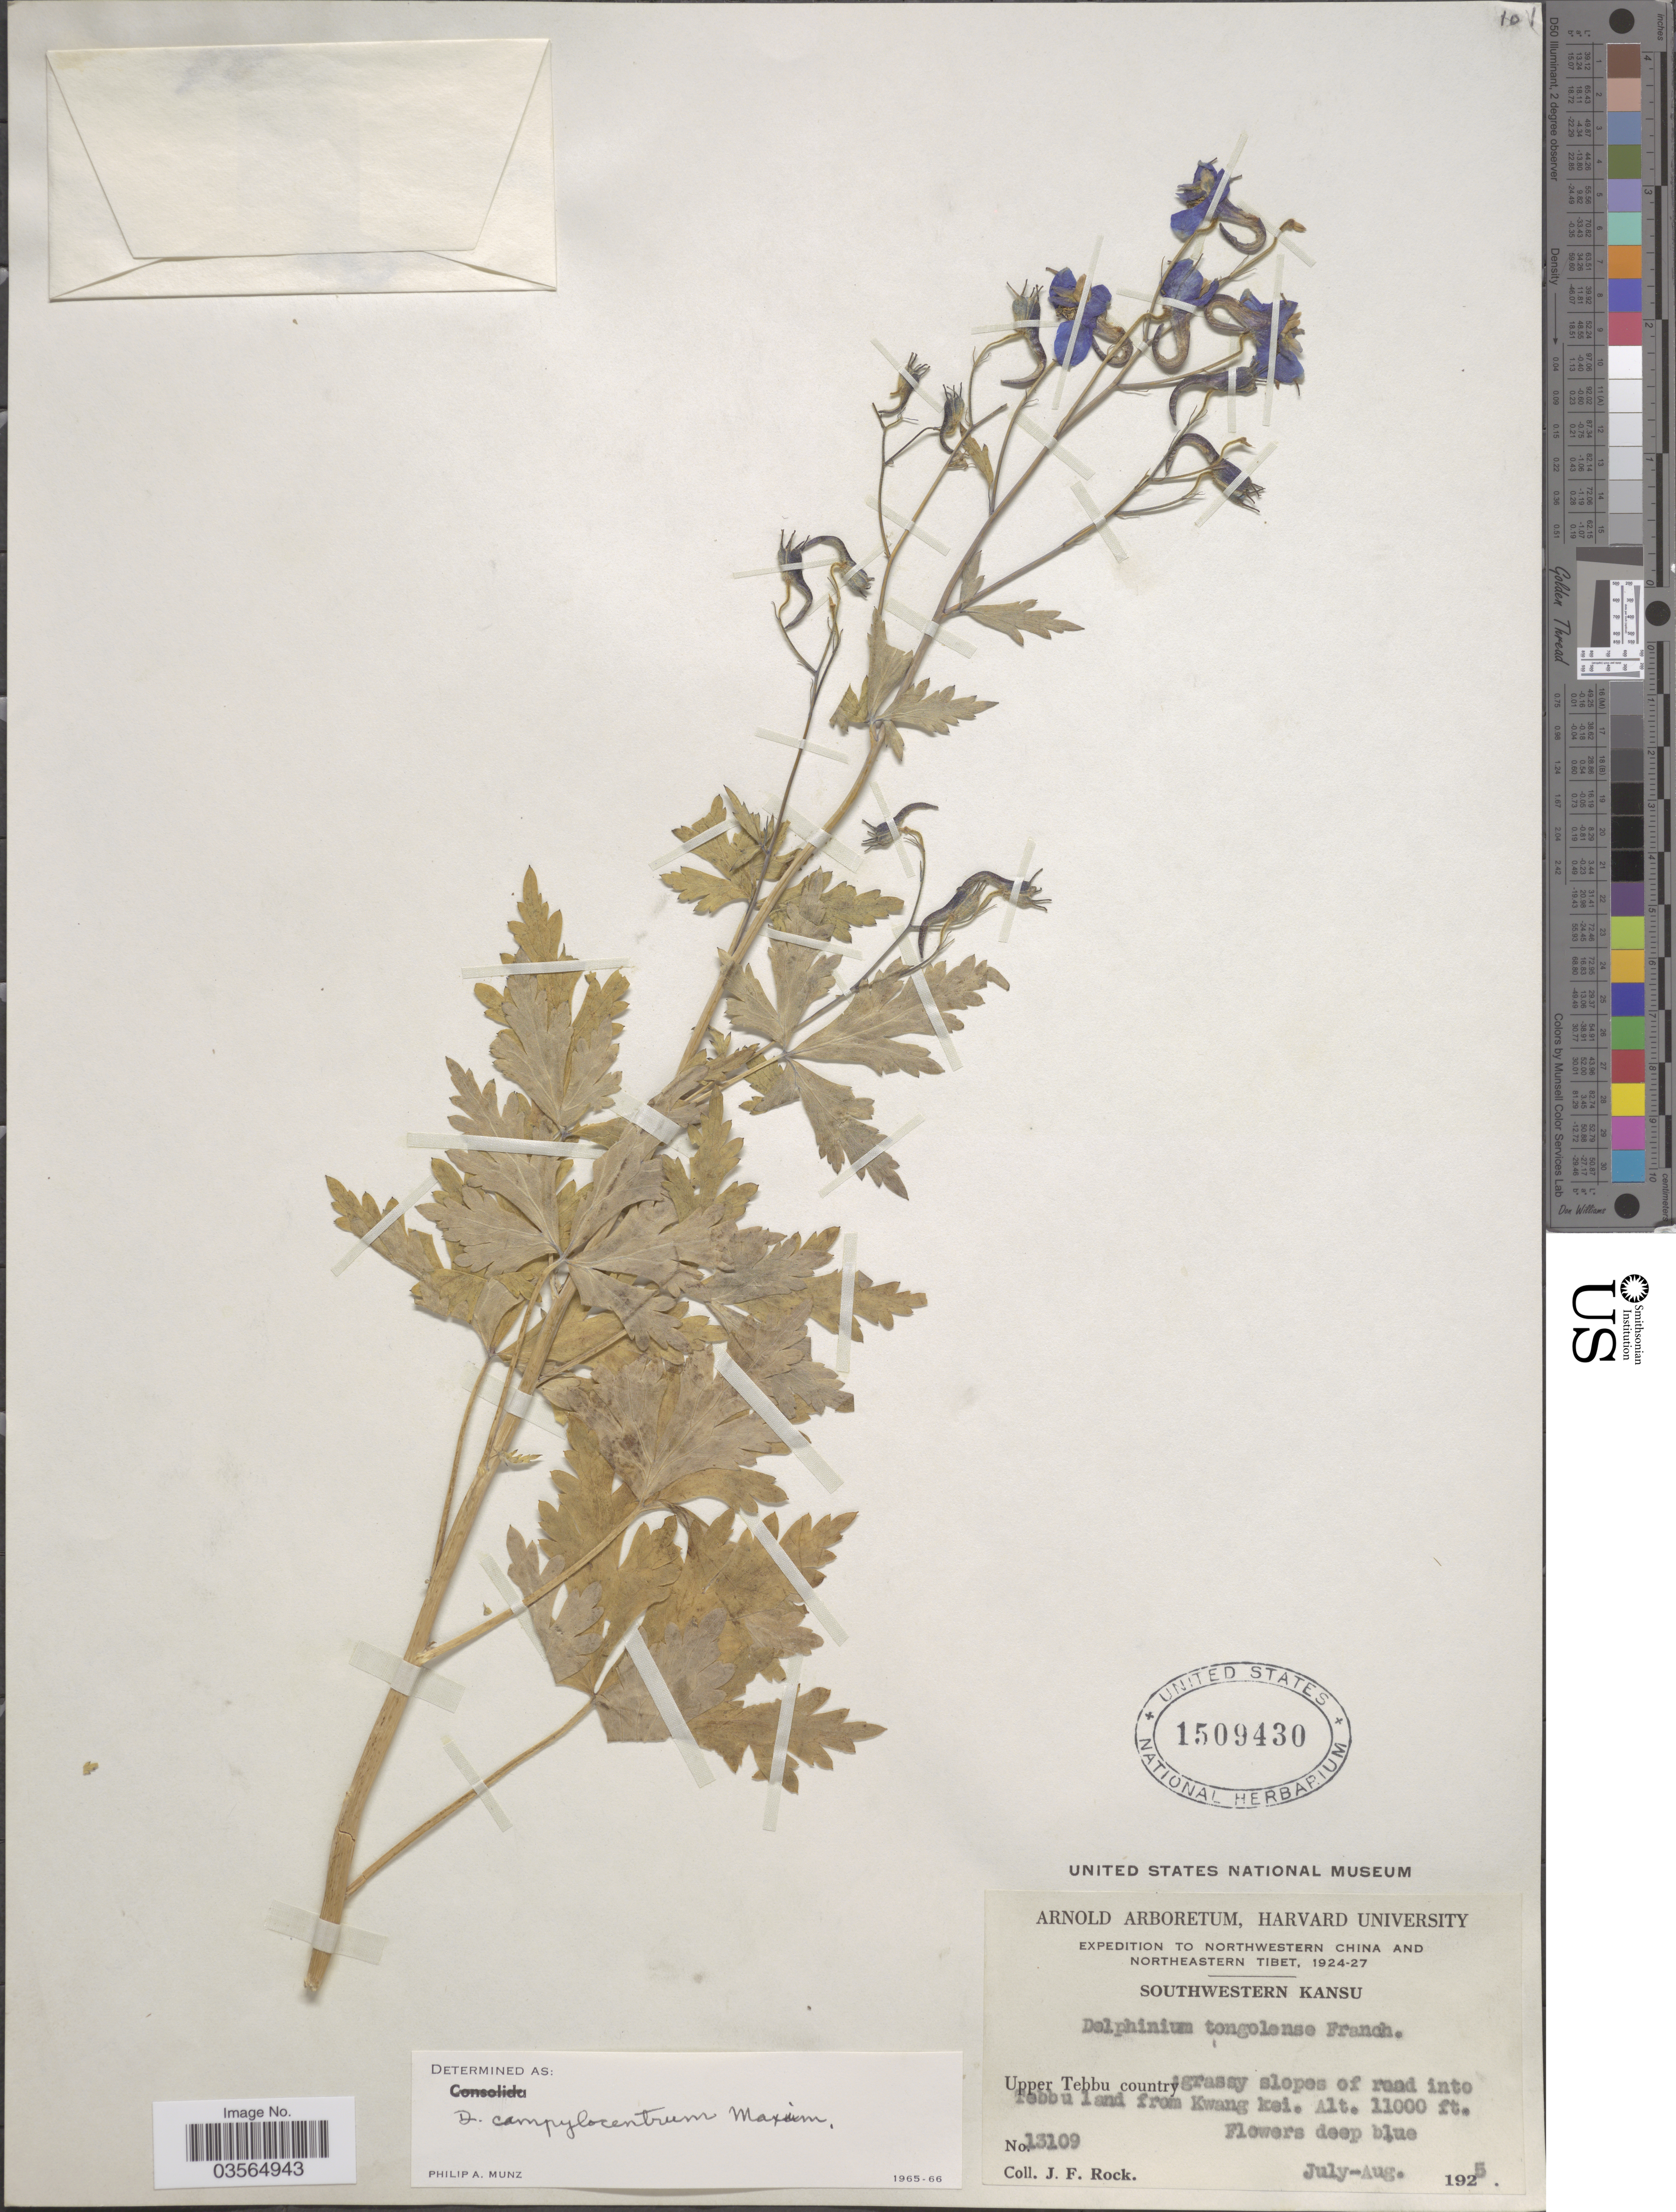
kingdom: Plantae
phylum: Tracheophyta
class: Magnoliopsida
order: Ranunculales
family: Ranunculaceae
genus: Delphinium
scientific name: Delphinium campylocentrum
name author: Maxim.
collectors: J. Rock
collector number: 13109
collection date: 1925-07/1925-08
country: China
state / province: Gansu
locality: Northwestern China. Southwestern Kansu. Upper Tebbu country: grassy slopes of road into Tebbu land from Kwang kei.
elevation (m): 3353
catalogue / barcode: US 1509430